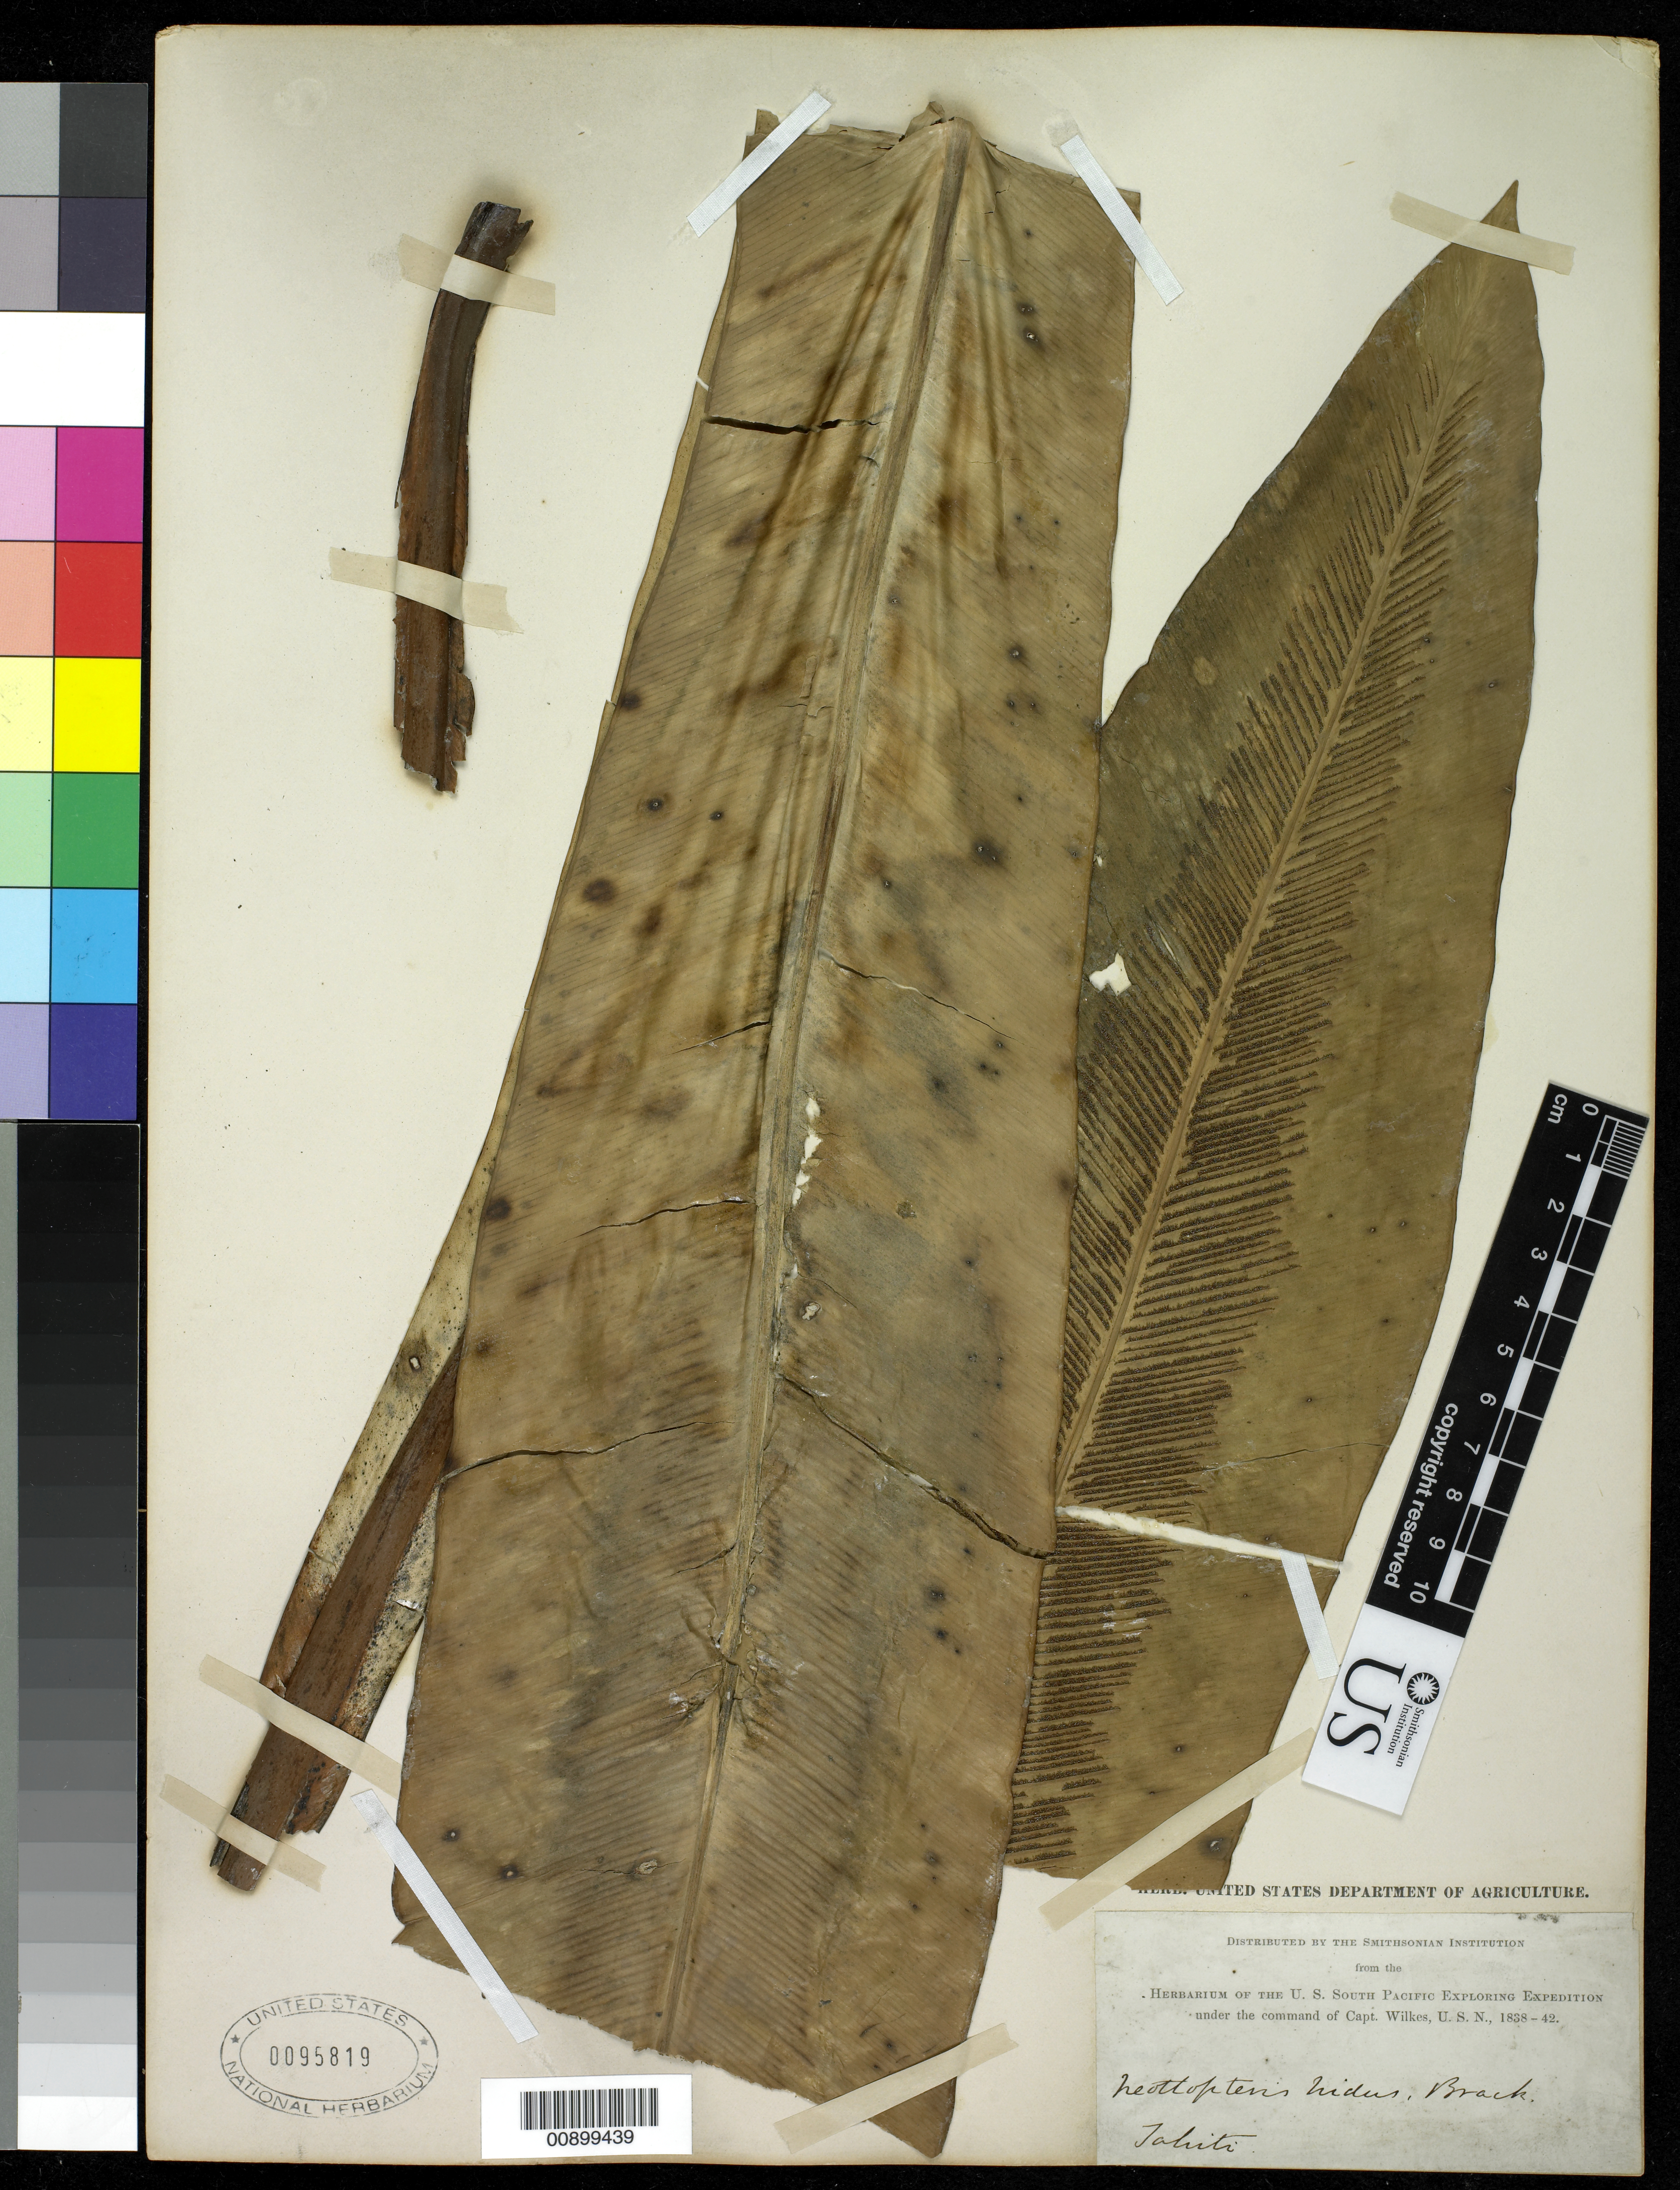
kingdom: Plantae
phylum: Tracheophyta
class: Polypodiopsida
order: Polypodiales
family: Aspleniaceae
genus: Asplenium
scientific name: Asplenium nidus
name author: L.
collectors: Wilkes Explor. Exped.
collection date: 1838/1842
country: French Polynesia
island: Tahiti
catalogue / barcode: US 95819